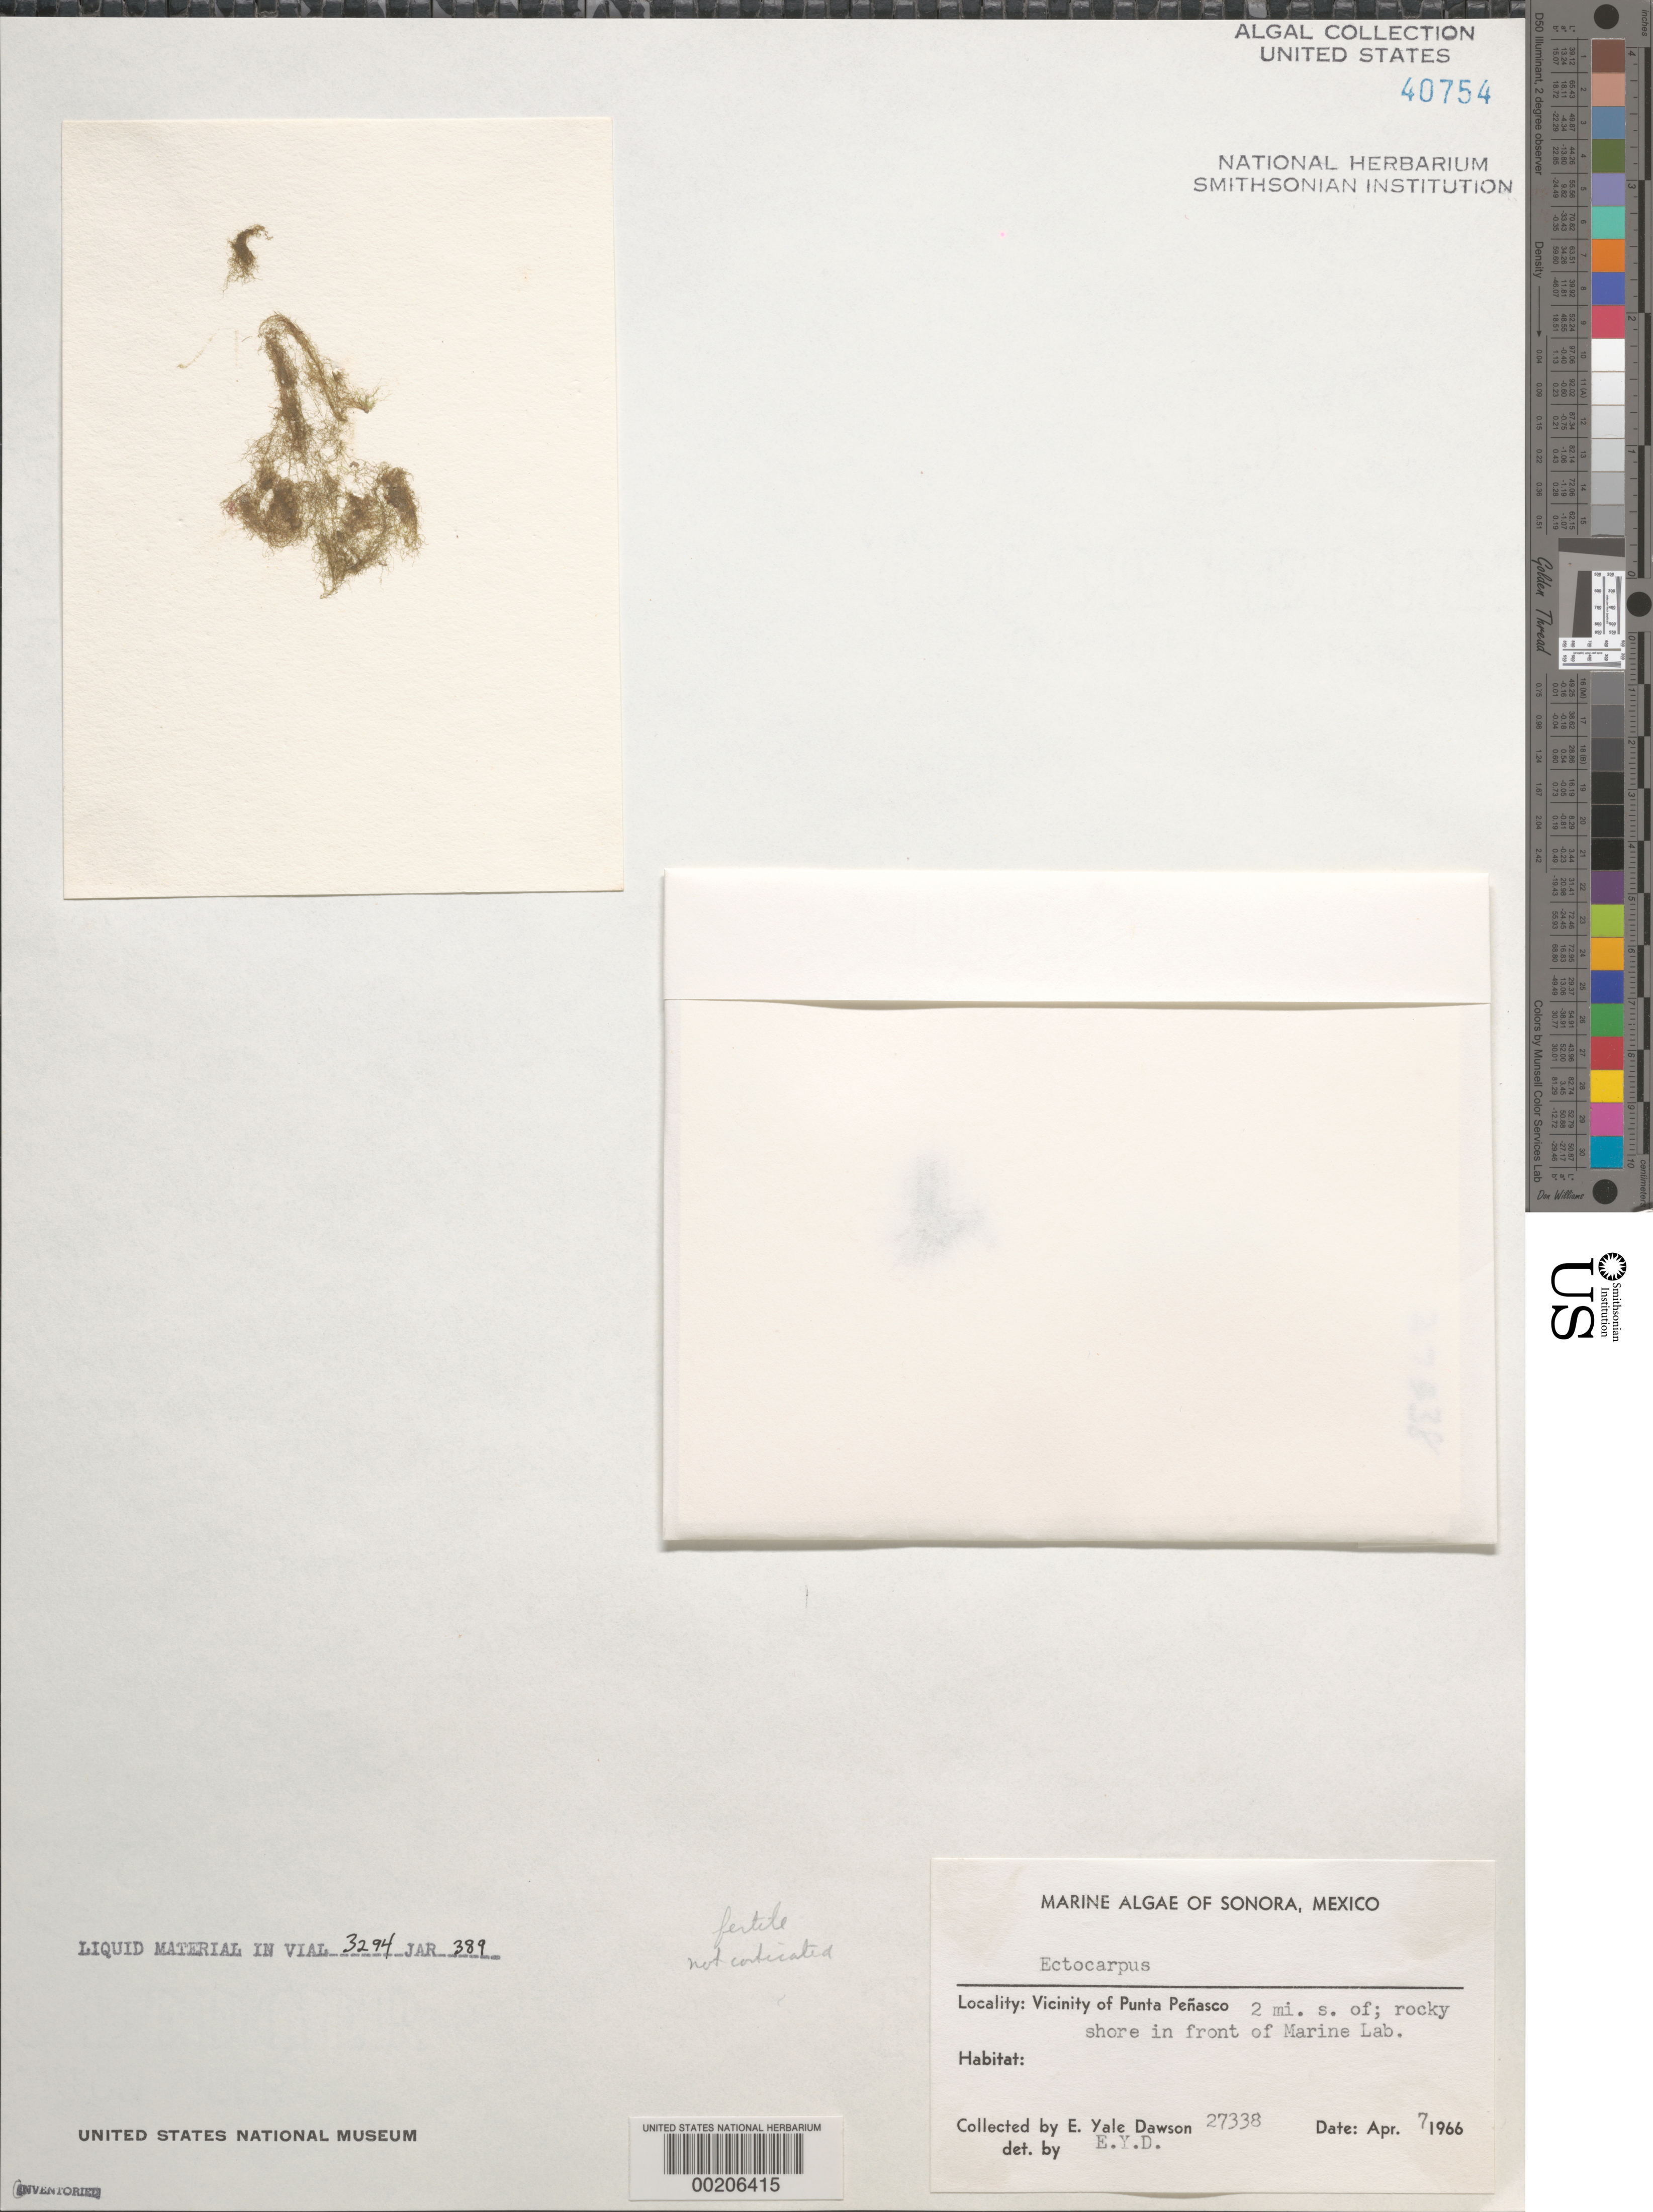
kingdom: Chromista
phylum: Ochrophyta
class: Phaeophyceae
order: Ectocarpales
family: Ectocarpaceae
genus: Ectocarpus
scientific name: Ectocarpus sp.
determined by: Dawson, E. Y.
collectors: E. Y. Dawson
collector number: EYD 27338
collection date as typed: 07 Apr 1966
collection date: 1966-04-07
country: Mexico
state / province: Sonora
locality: Marine laboratory shore, 2 miles south of Punta Penasco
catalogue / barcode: US 40754